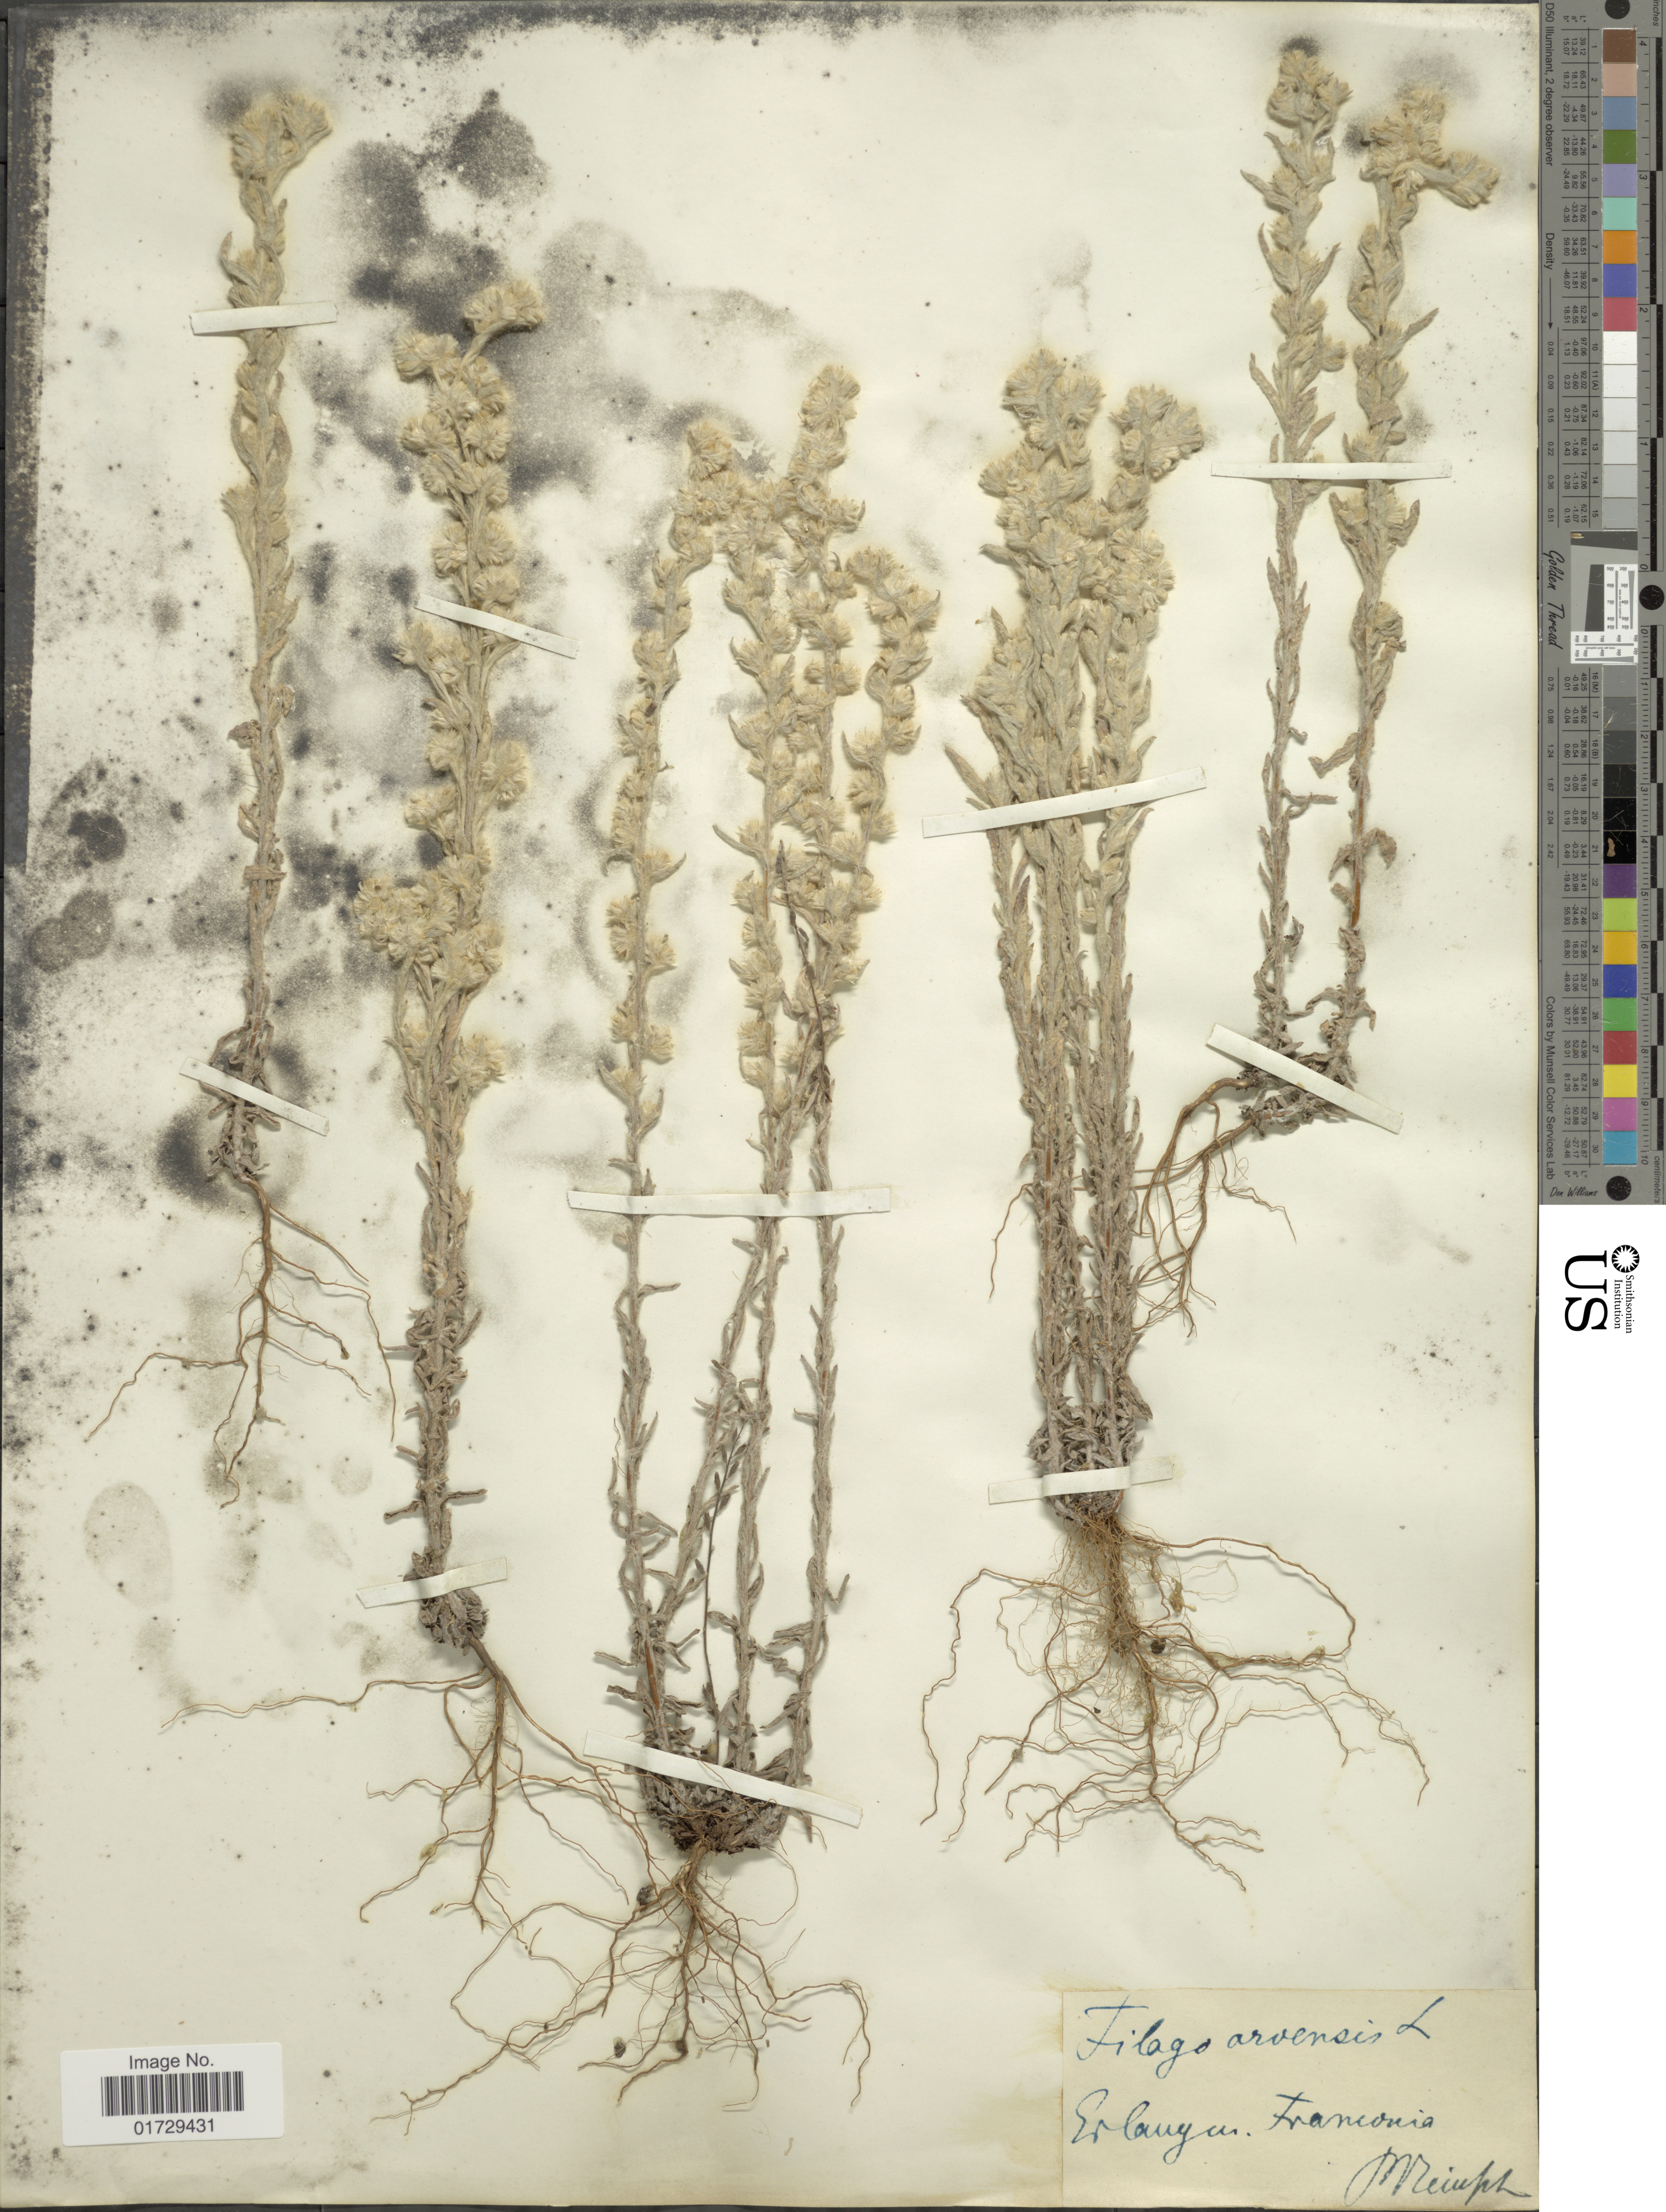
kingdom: Plantae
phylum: Tracheophyta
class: Magnoliopsida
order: Asterales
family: Asteraceae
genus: Filago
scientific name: Filago arvensis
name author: L.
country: Germany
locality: Erlaugus, Franconia